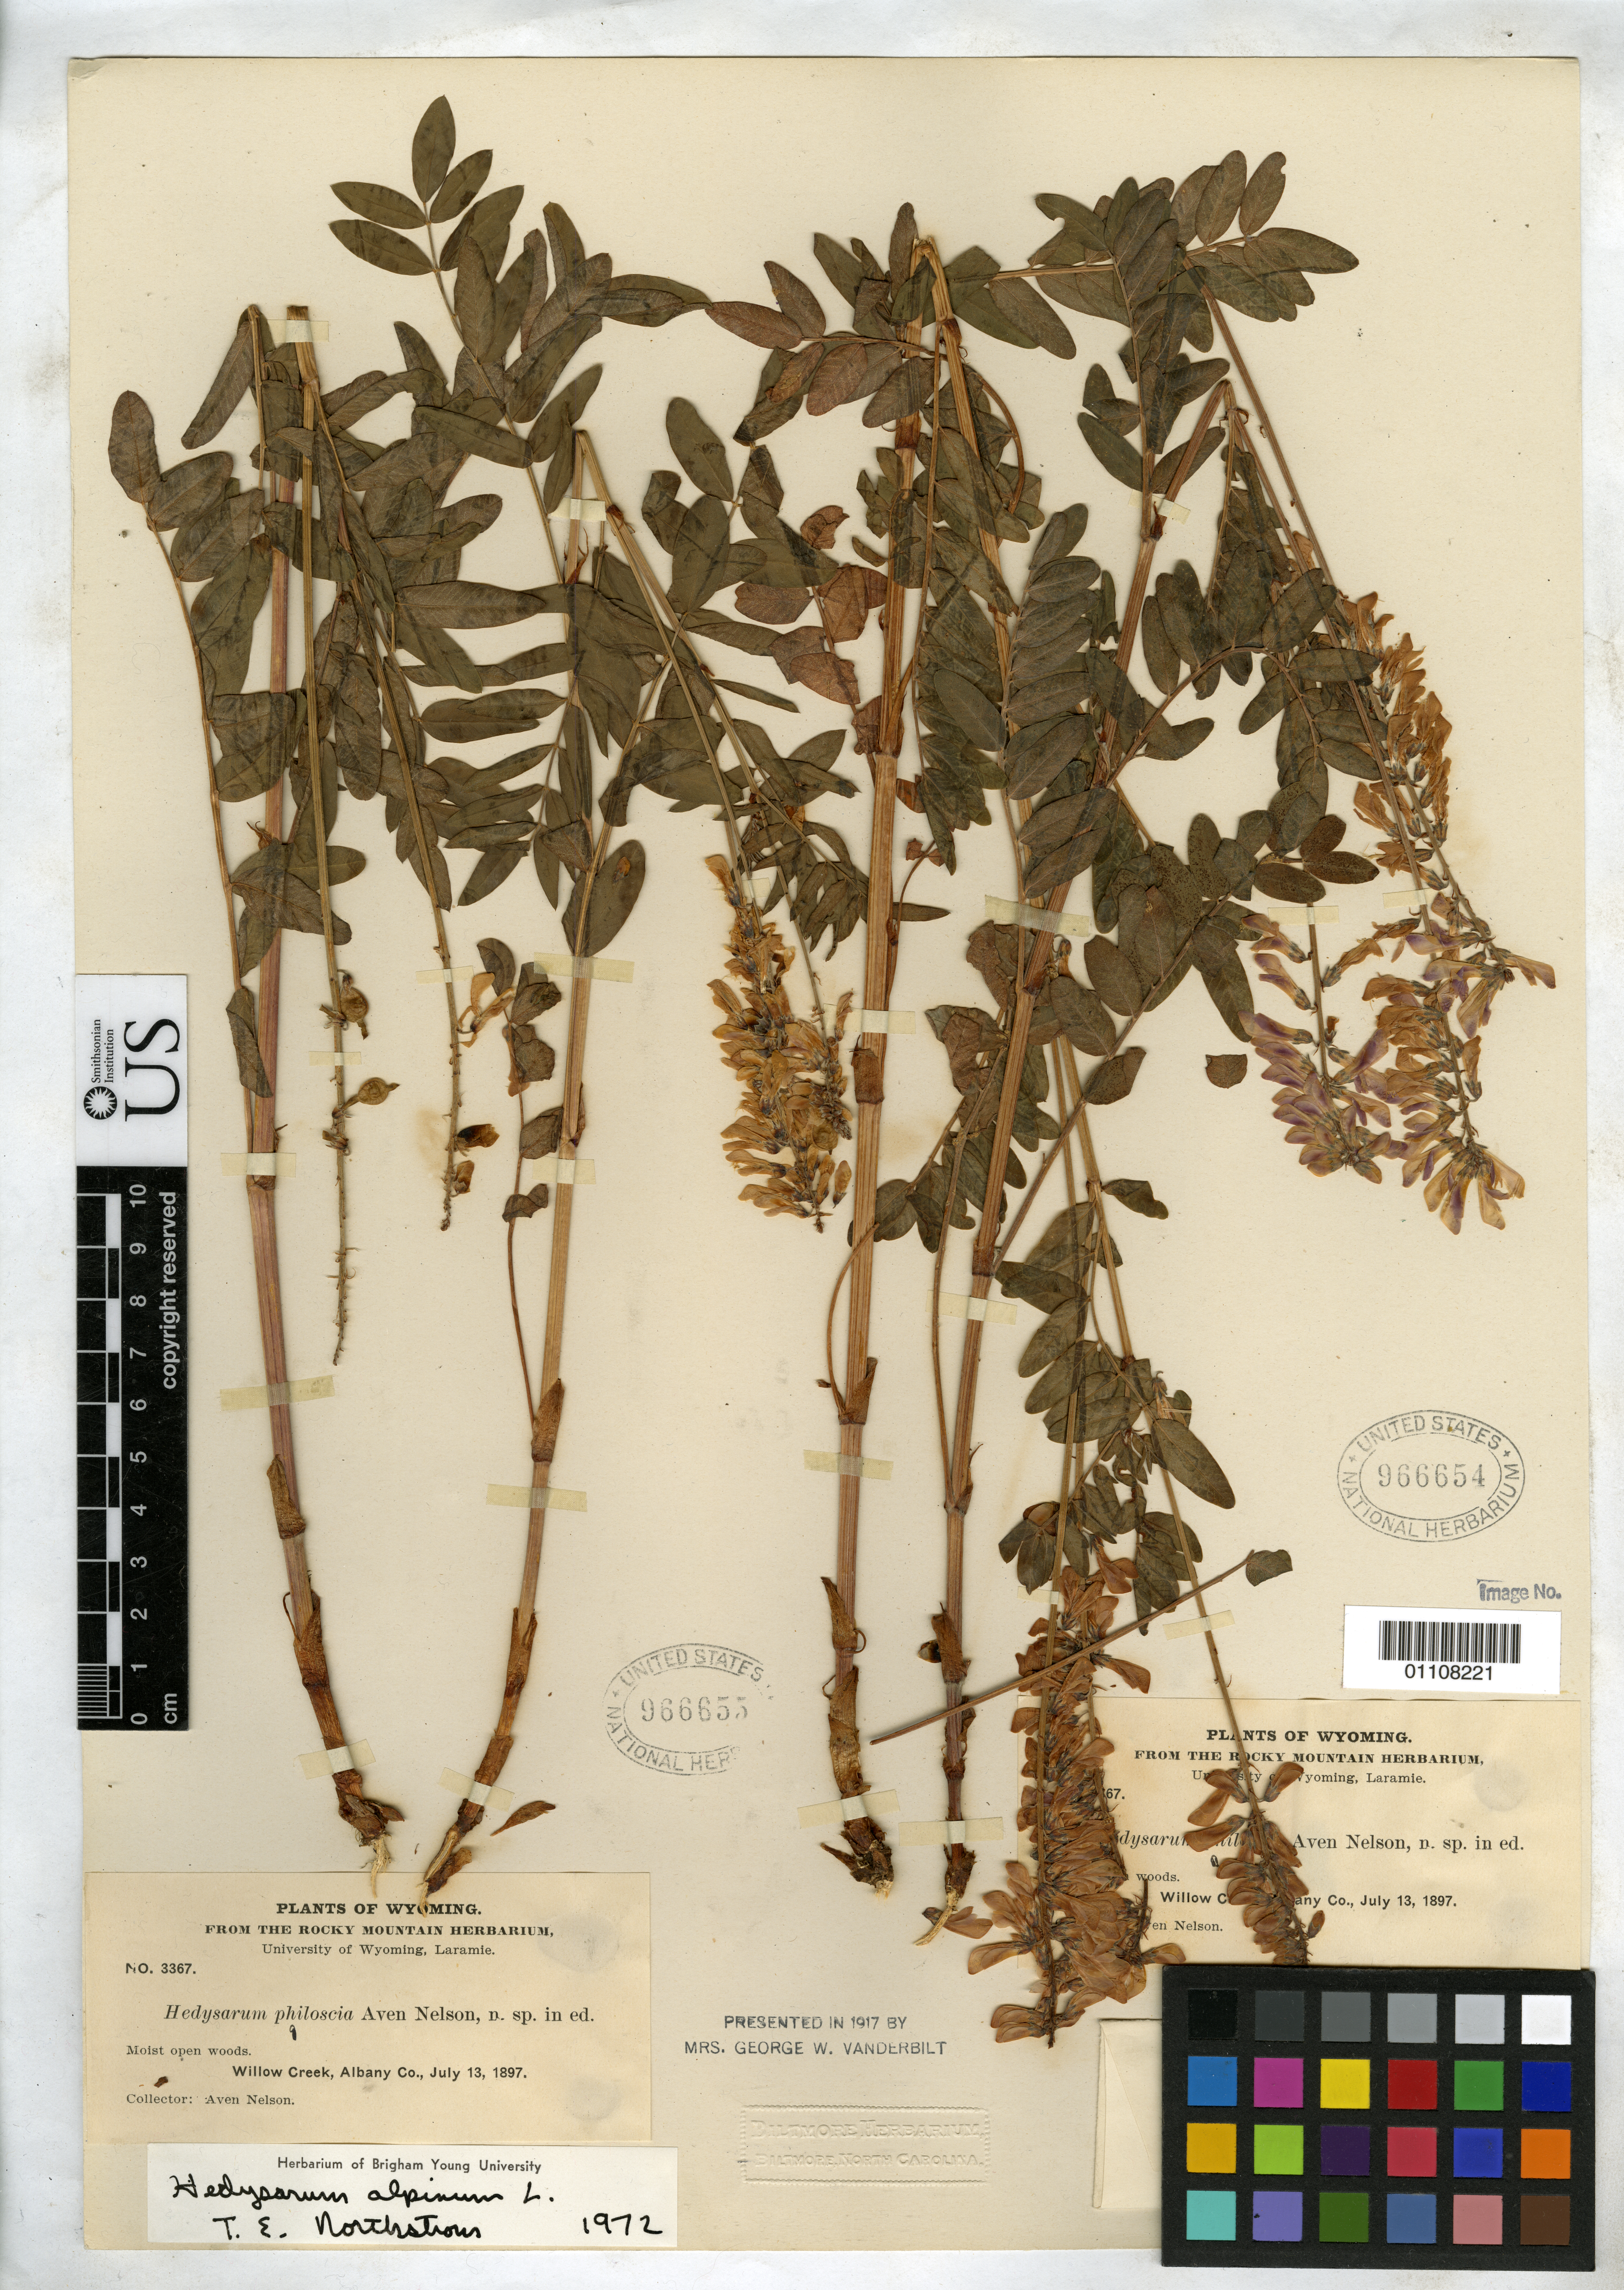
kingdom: Plantae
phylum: Tracheophyta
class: Magnoliopsida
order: Fabales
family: Fabaceae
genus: Hedysarum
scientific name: Hedysarum philoscia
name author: A. Nelson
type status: Syntype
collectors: A. Nelson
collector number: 3367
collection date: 1897-07-13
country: United States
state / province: Wyoming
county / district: Albany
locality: Willow Creek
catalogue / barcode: US 966654